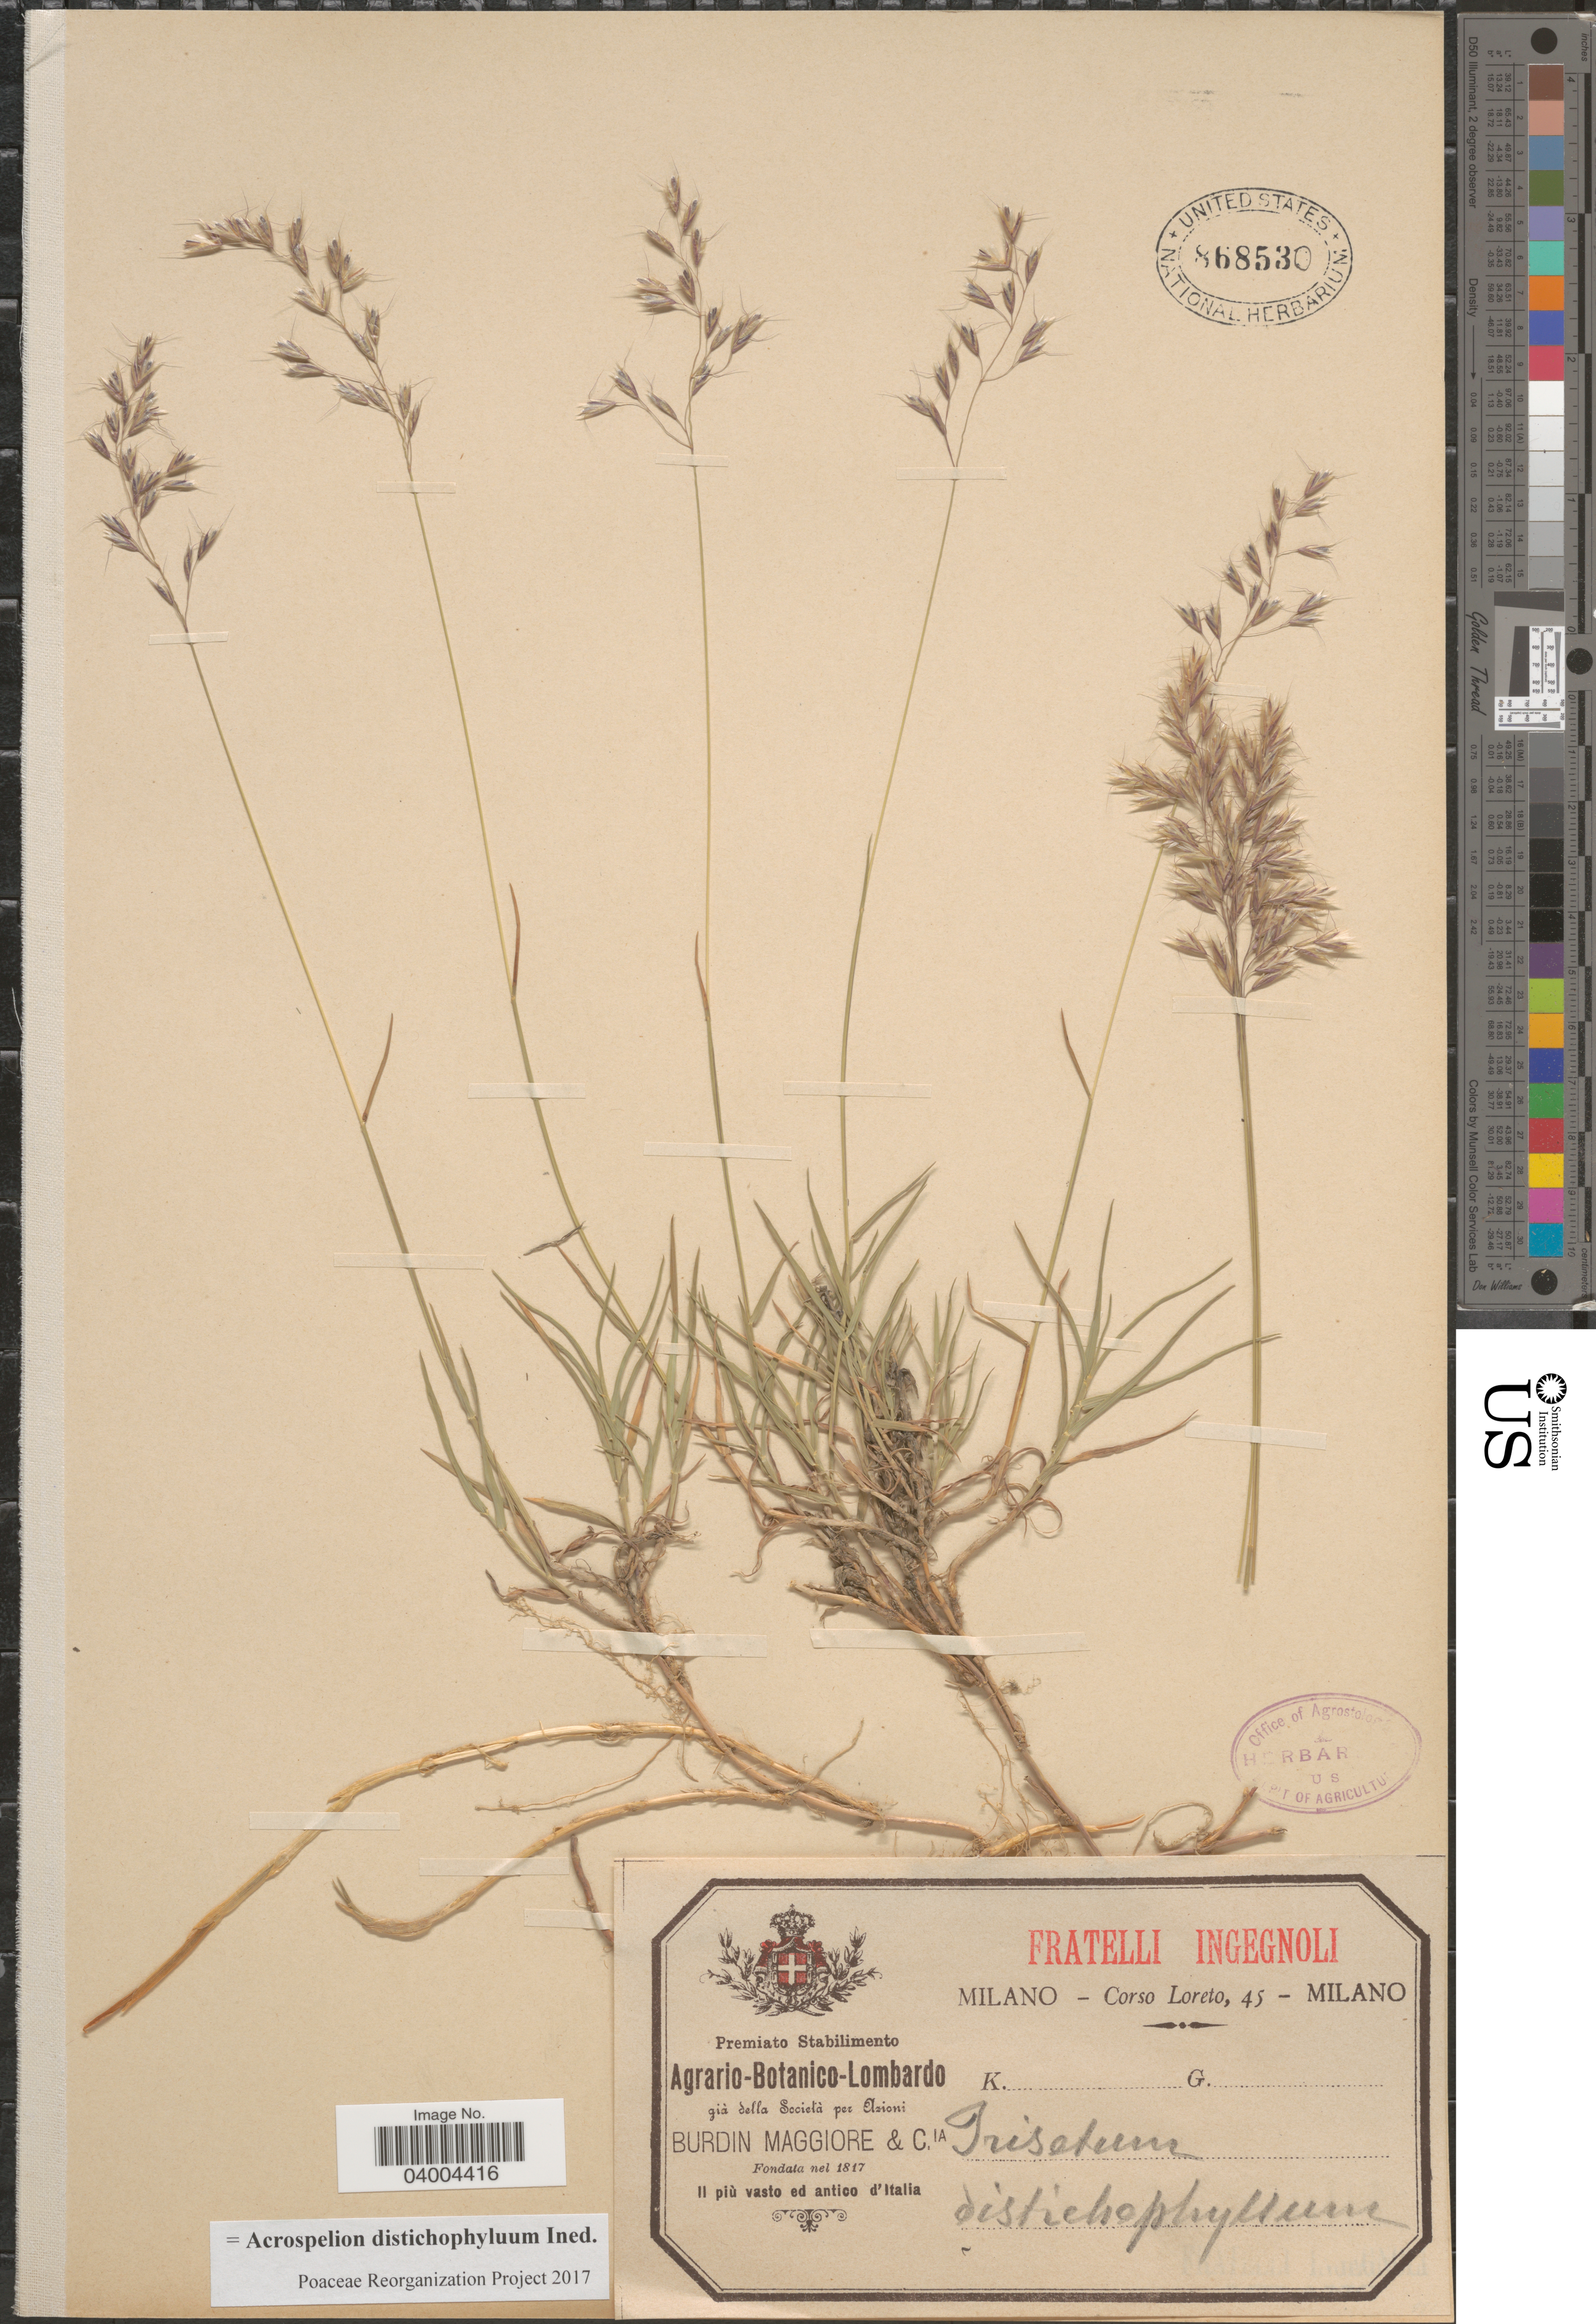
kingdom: Plantae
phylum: Tracheophyta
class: Liliopsida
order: Poales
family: Poaceae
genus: Acrospelion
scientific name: Acrospelion distichophyllum ined.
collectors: Loreto, C.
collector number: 45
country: Italy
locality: Milano. Il più vasto ed antico d' Italia.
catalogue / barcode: US 868530